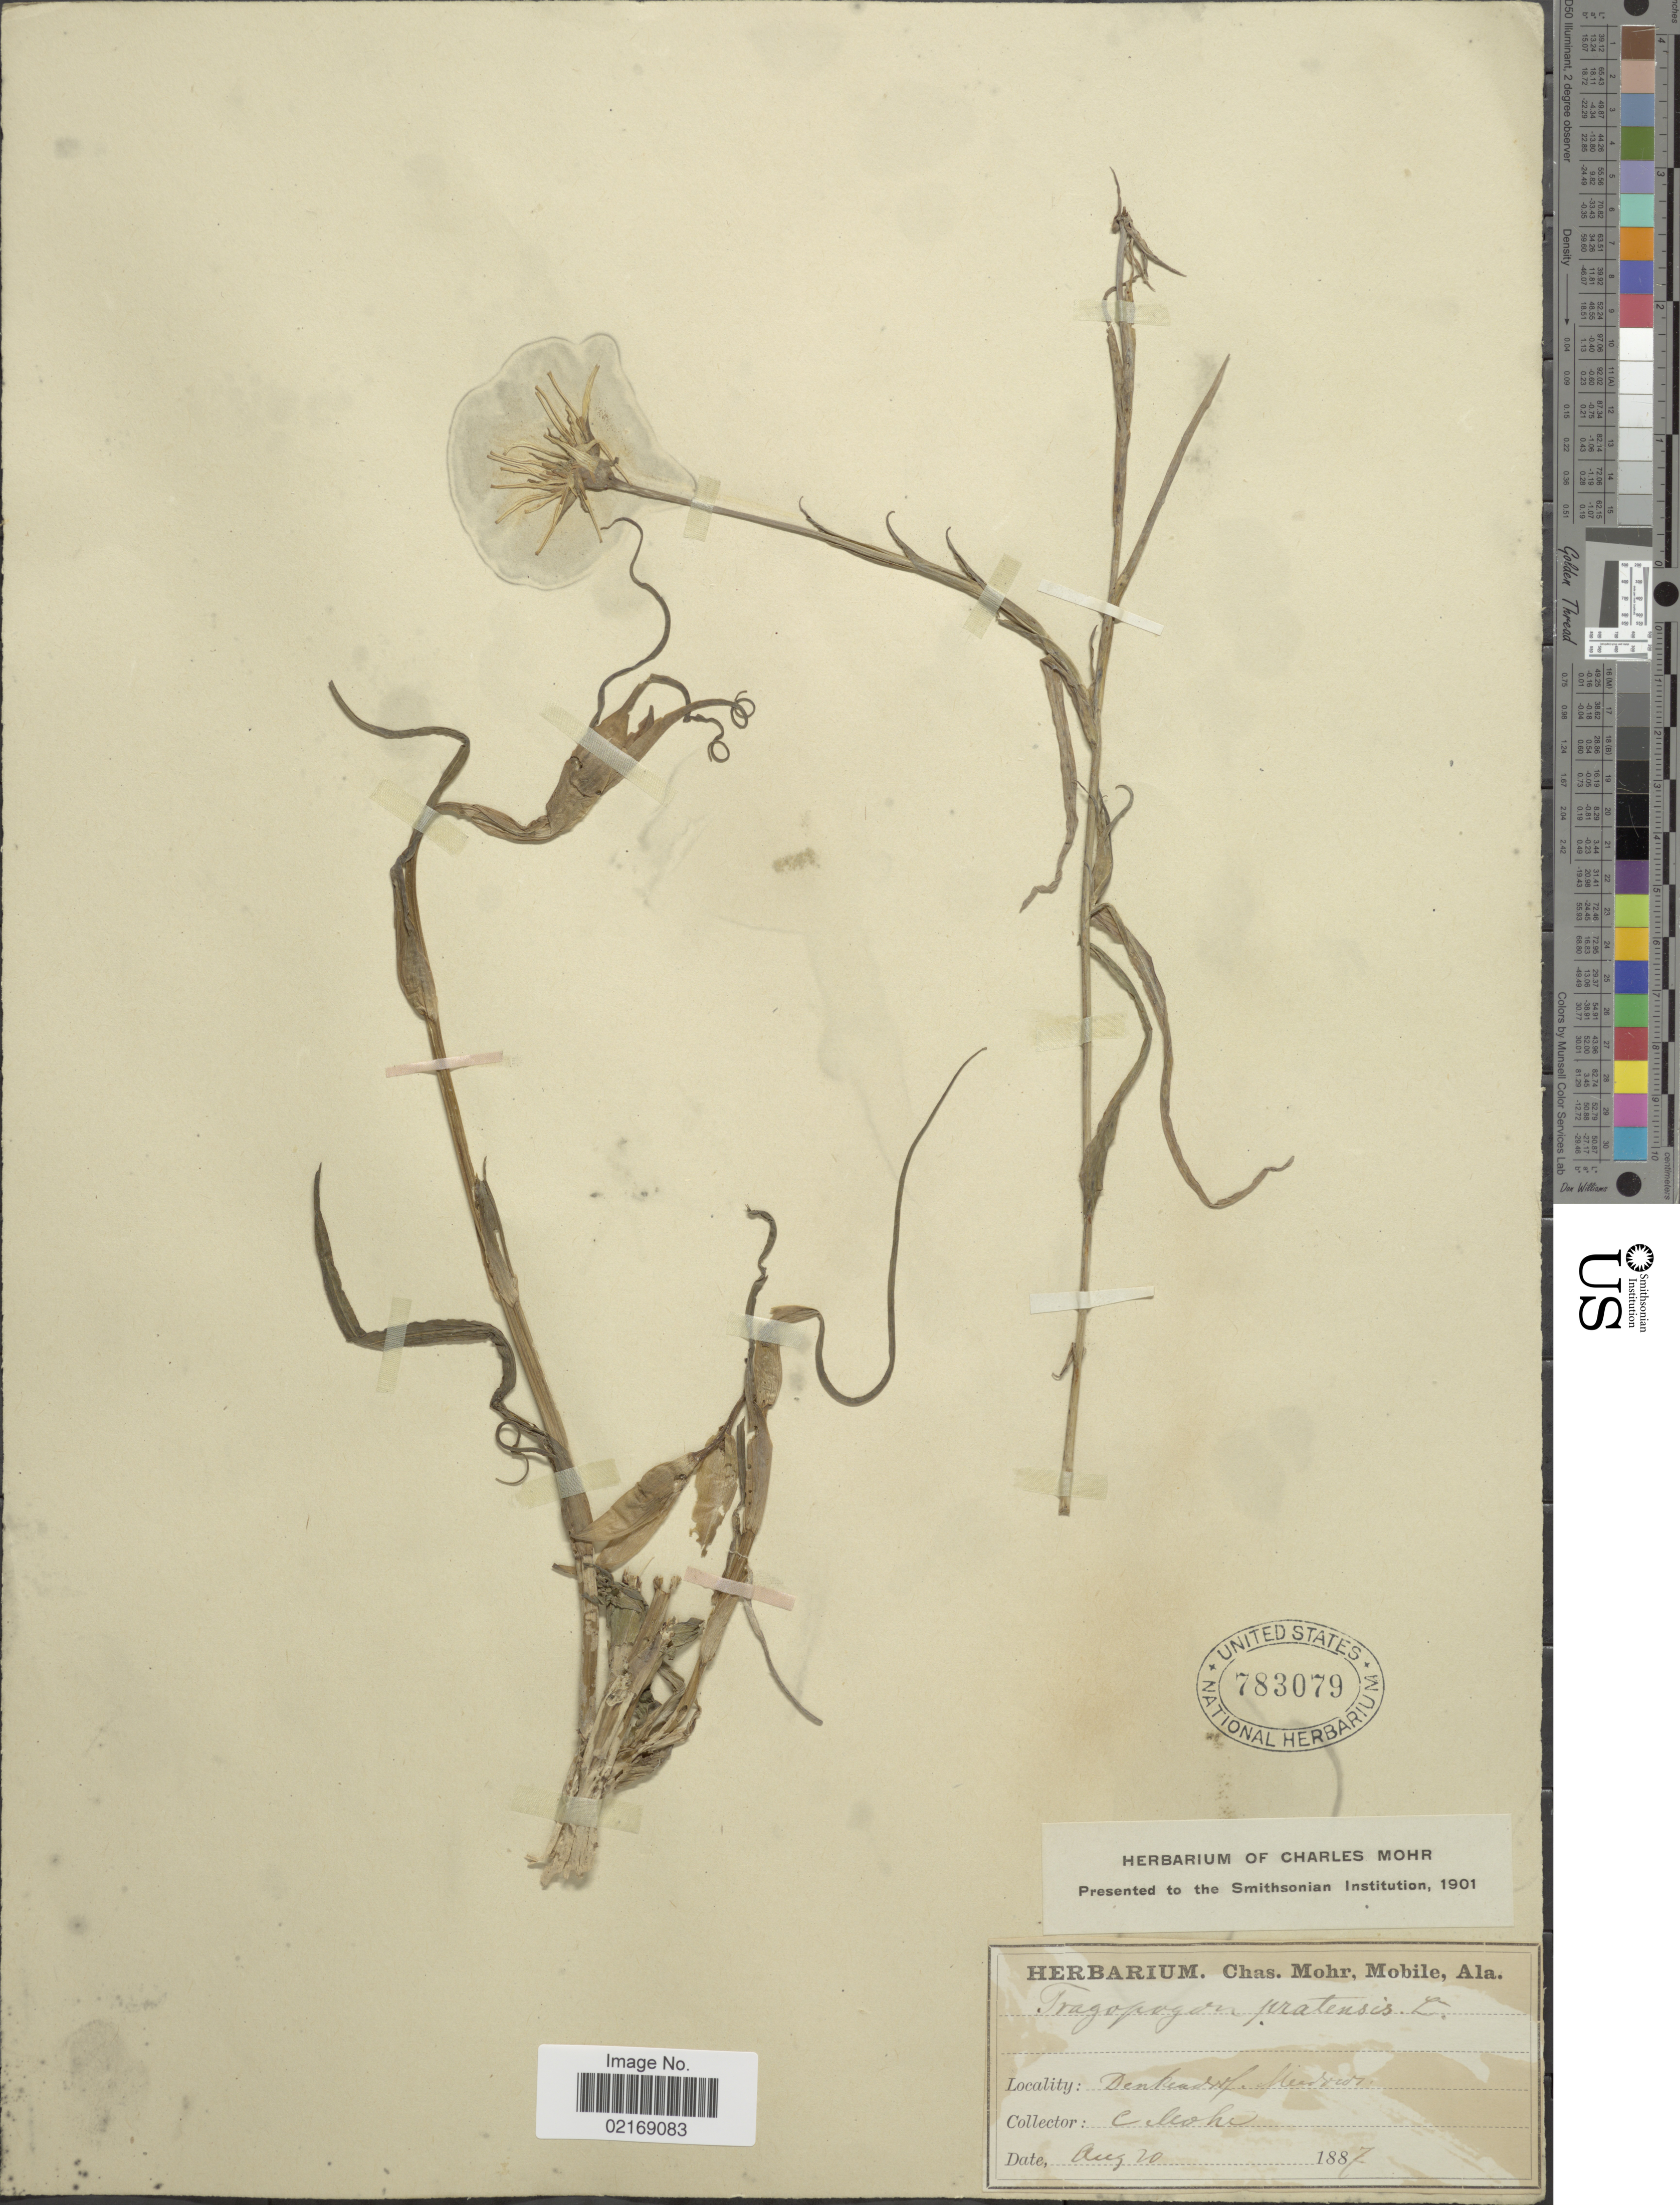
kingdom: Plantae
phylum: Tracheophyta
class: Magnoliopsida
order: Asterales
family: Asteraceae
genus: Tragopogon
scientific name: Tragopogon pratensis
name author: L.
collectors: Mohr, C. T. (herbarium)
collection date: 1887-08-20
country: Germany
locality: Denkensdorf. Windsor [interpreted]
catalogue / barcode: US 783079